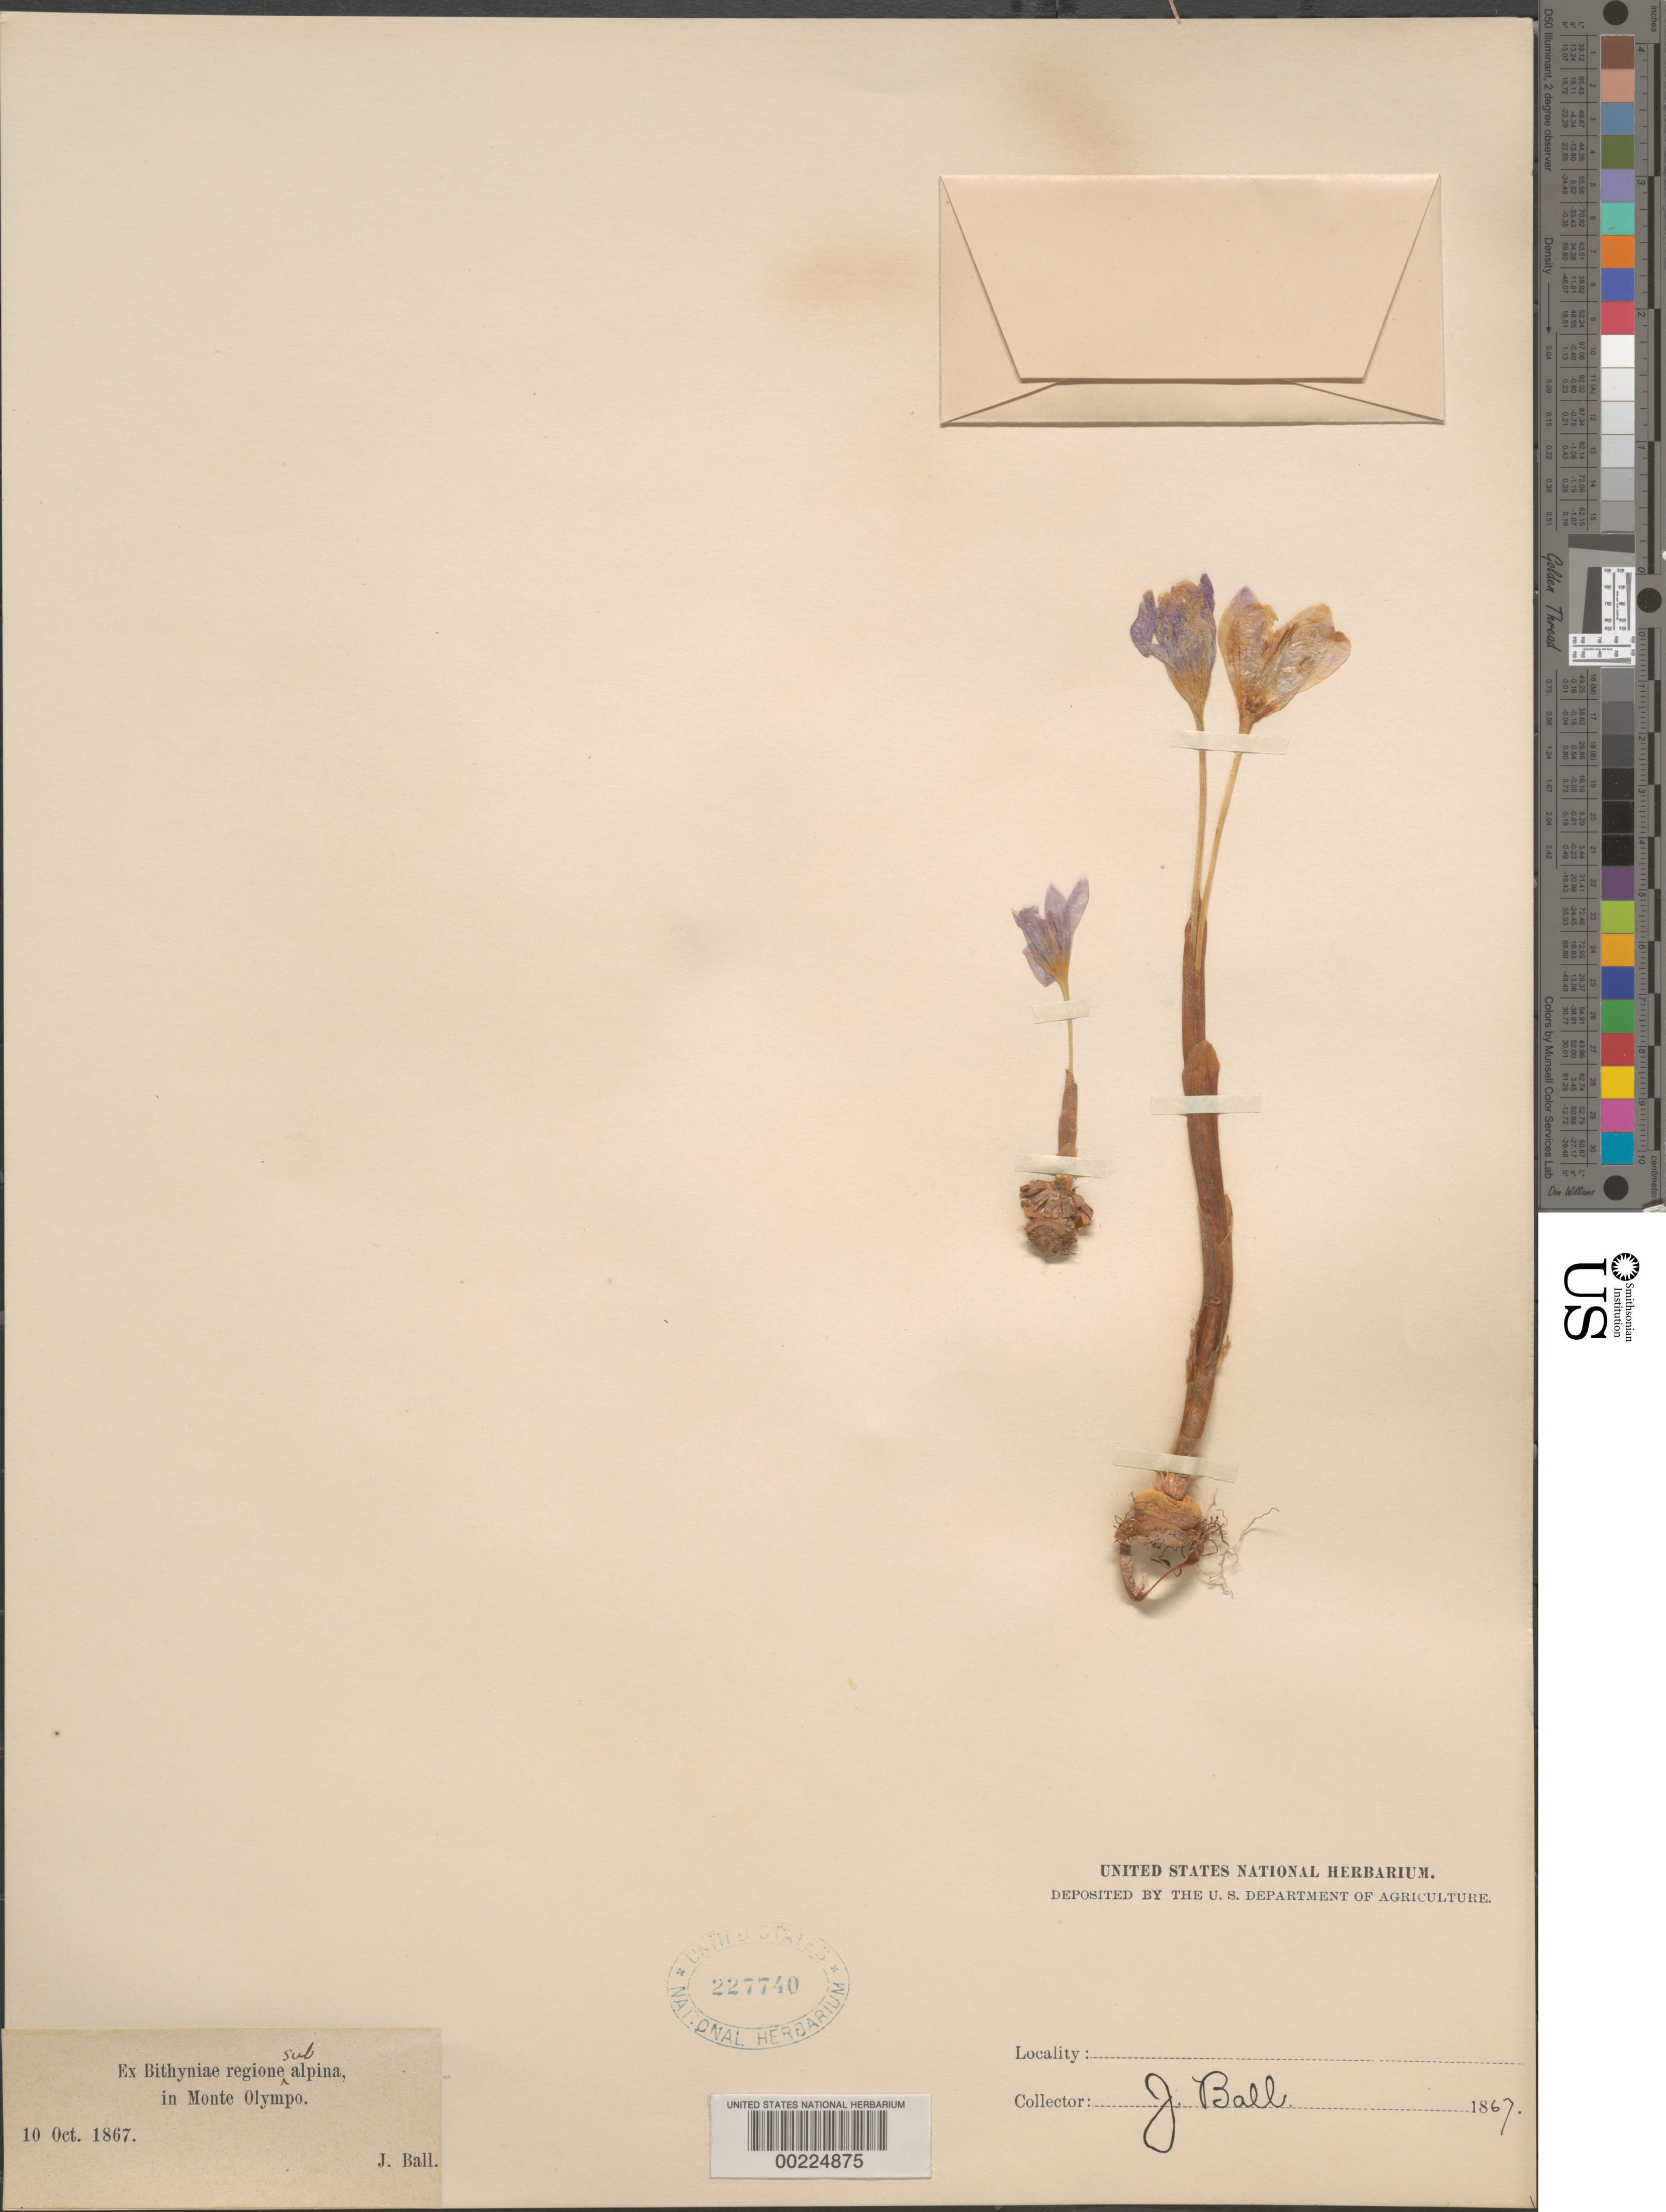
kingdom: Plantae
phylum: Tracheophyta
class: Liliopsida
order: Asparagales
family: Amaryllidaceae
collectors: J. Ball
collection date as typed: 10 Oct 1967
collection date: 1967-10-10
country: Greece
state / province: East Macedonia and Thrace / Thessaly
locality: In monte olympo. [on mount olympus]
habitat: Sub alpine region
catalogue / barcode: US 227740